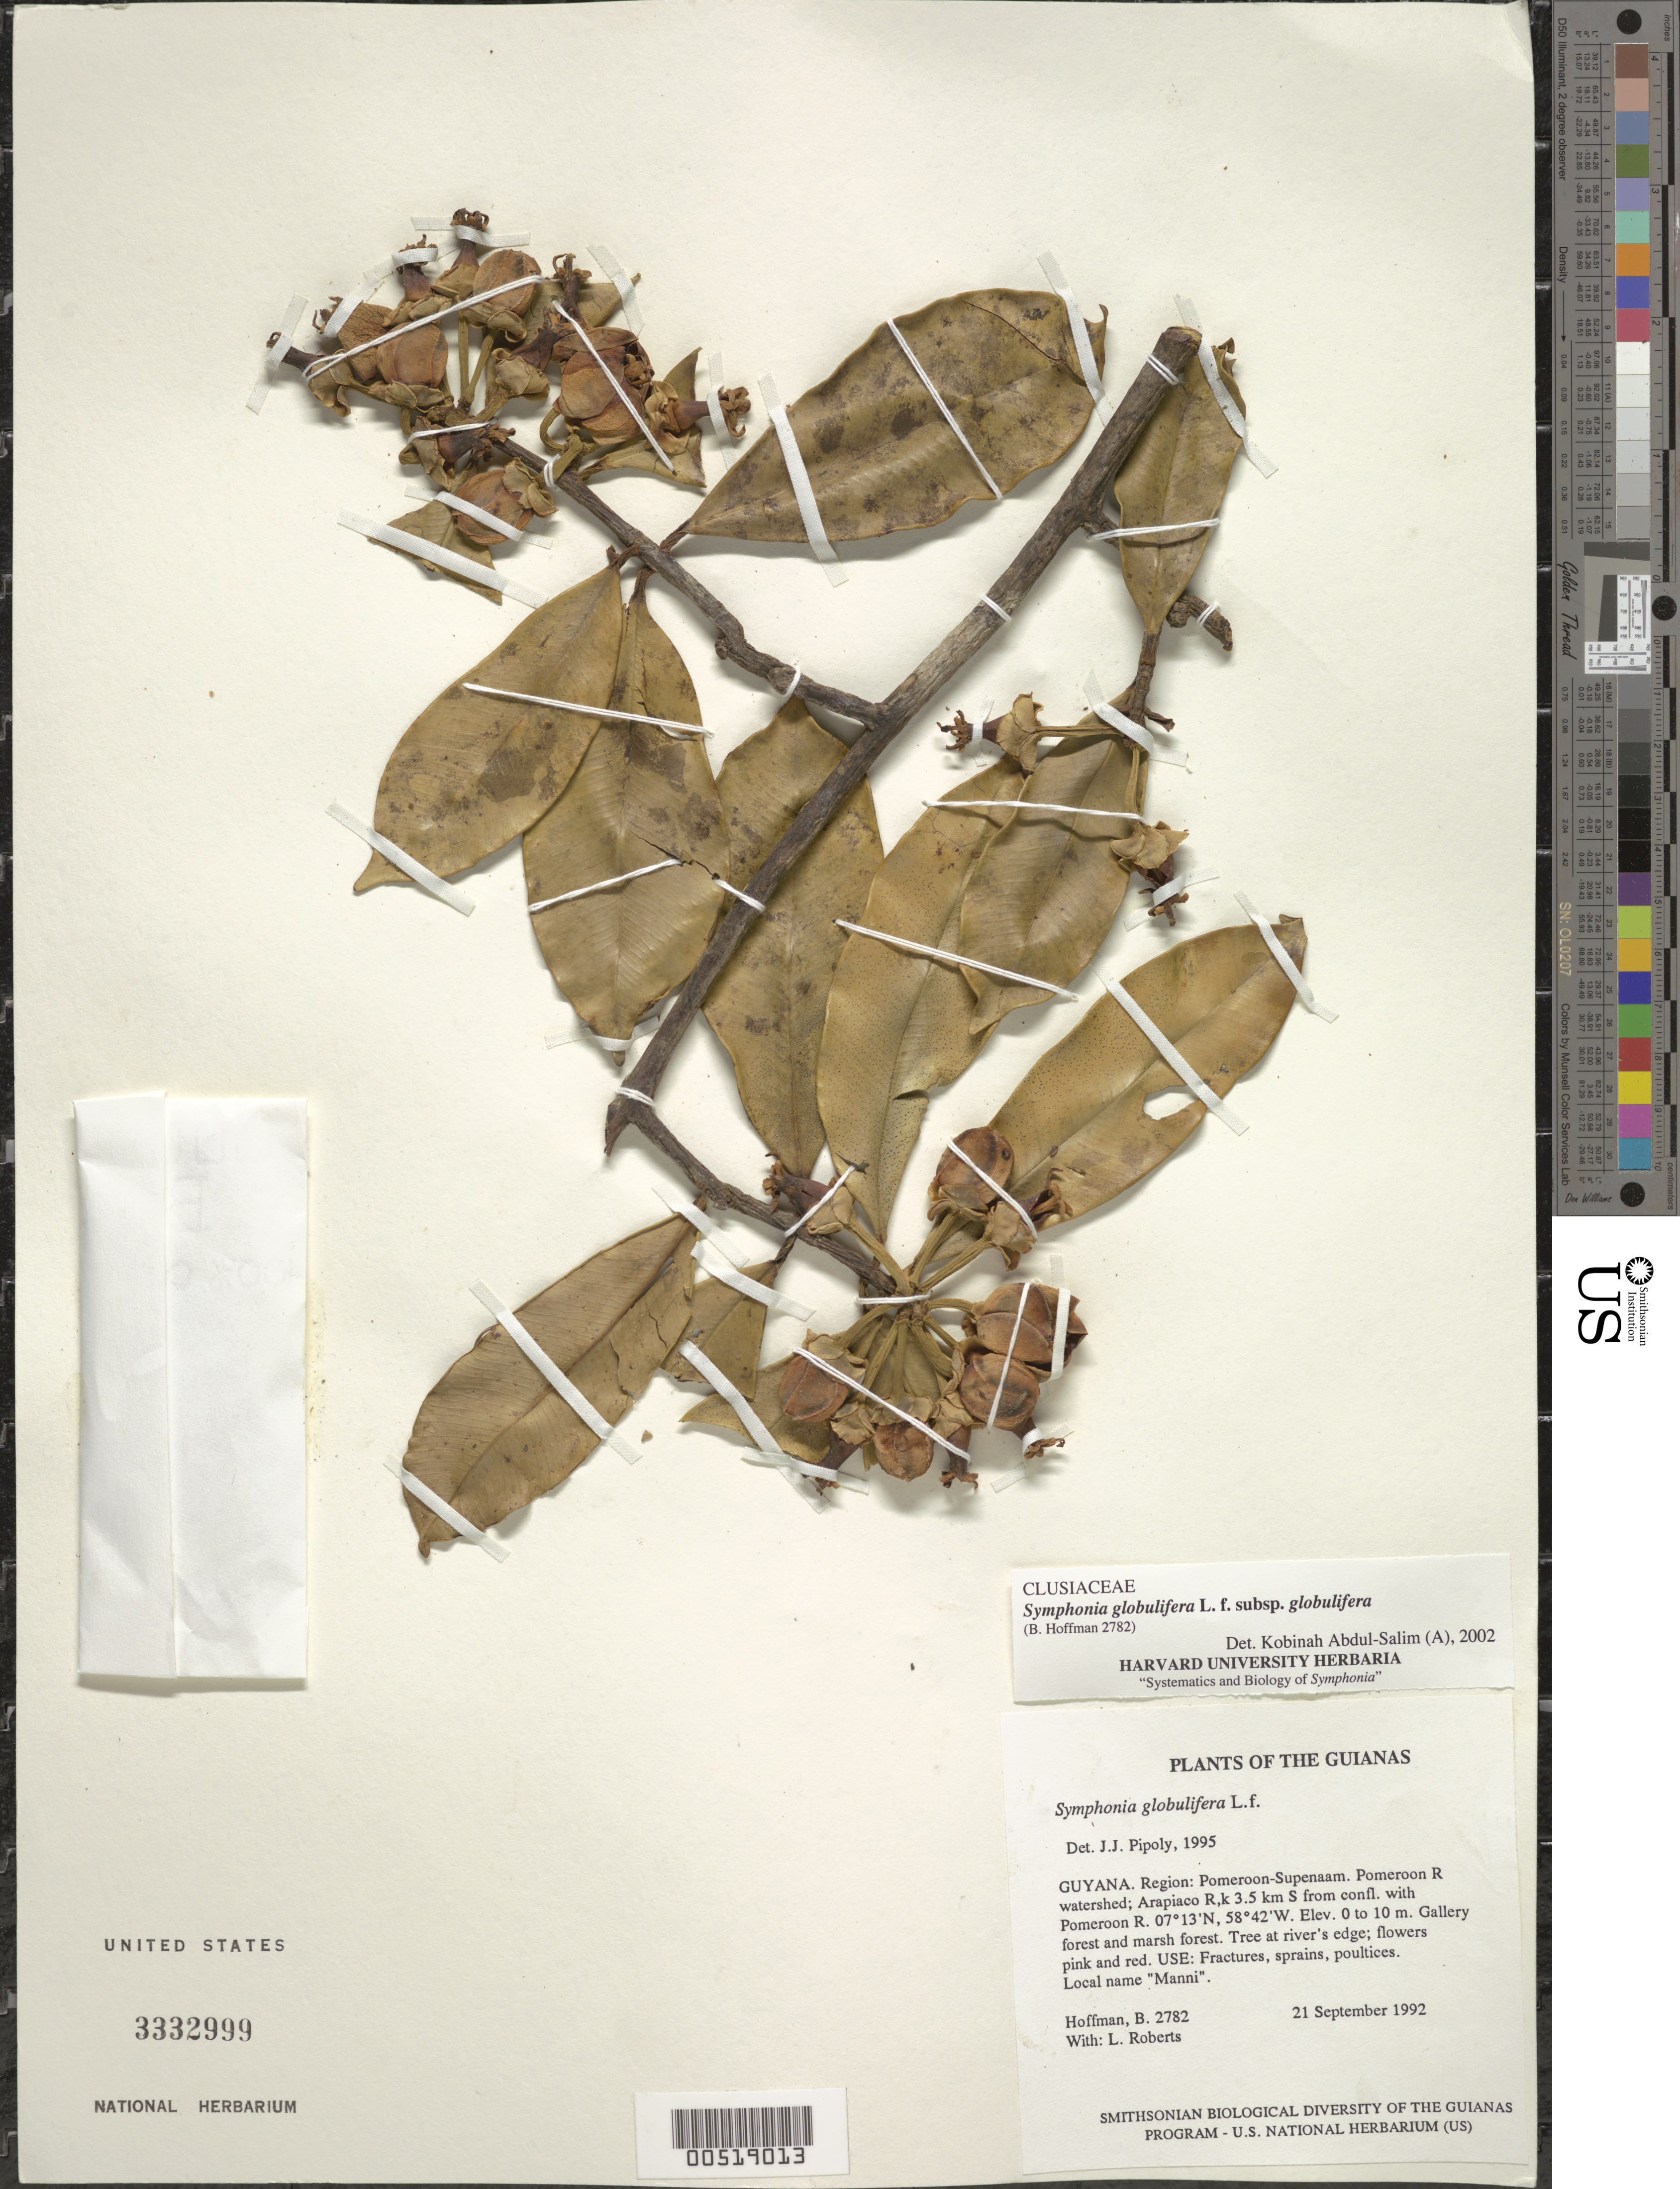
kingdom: Plantae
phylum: Tracheophyta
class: Magnoliopsida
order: Malpighiales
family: Clusiaceae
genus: Symphonia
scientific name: Symphonia globulifera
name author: L. f.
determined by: Pipoly, J. J., III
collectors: B. Hoffman & L. Roberts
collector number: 2782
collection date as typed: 21 September 1992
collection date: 1992-09-21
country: Guyana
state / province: Pomeroon-Supenaam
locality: Pomeroon River watershed; Arapiaco R., 3.5 km S from confluence with Pomeroon River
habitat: Gallery forest and marsh forest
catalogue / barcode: US 3332999